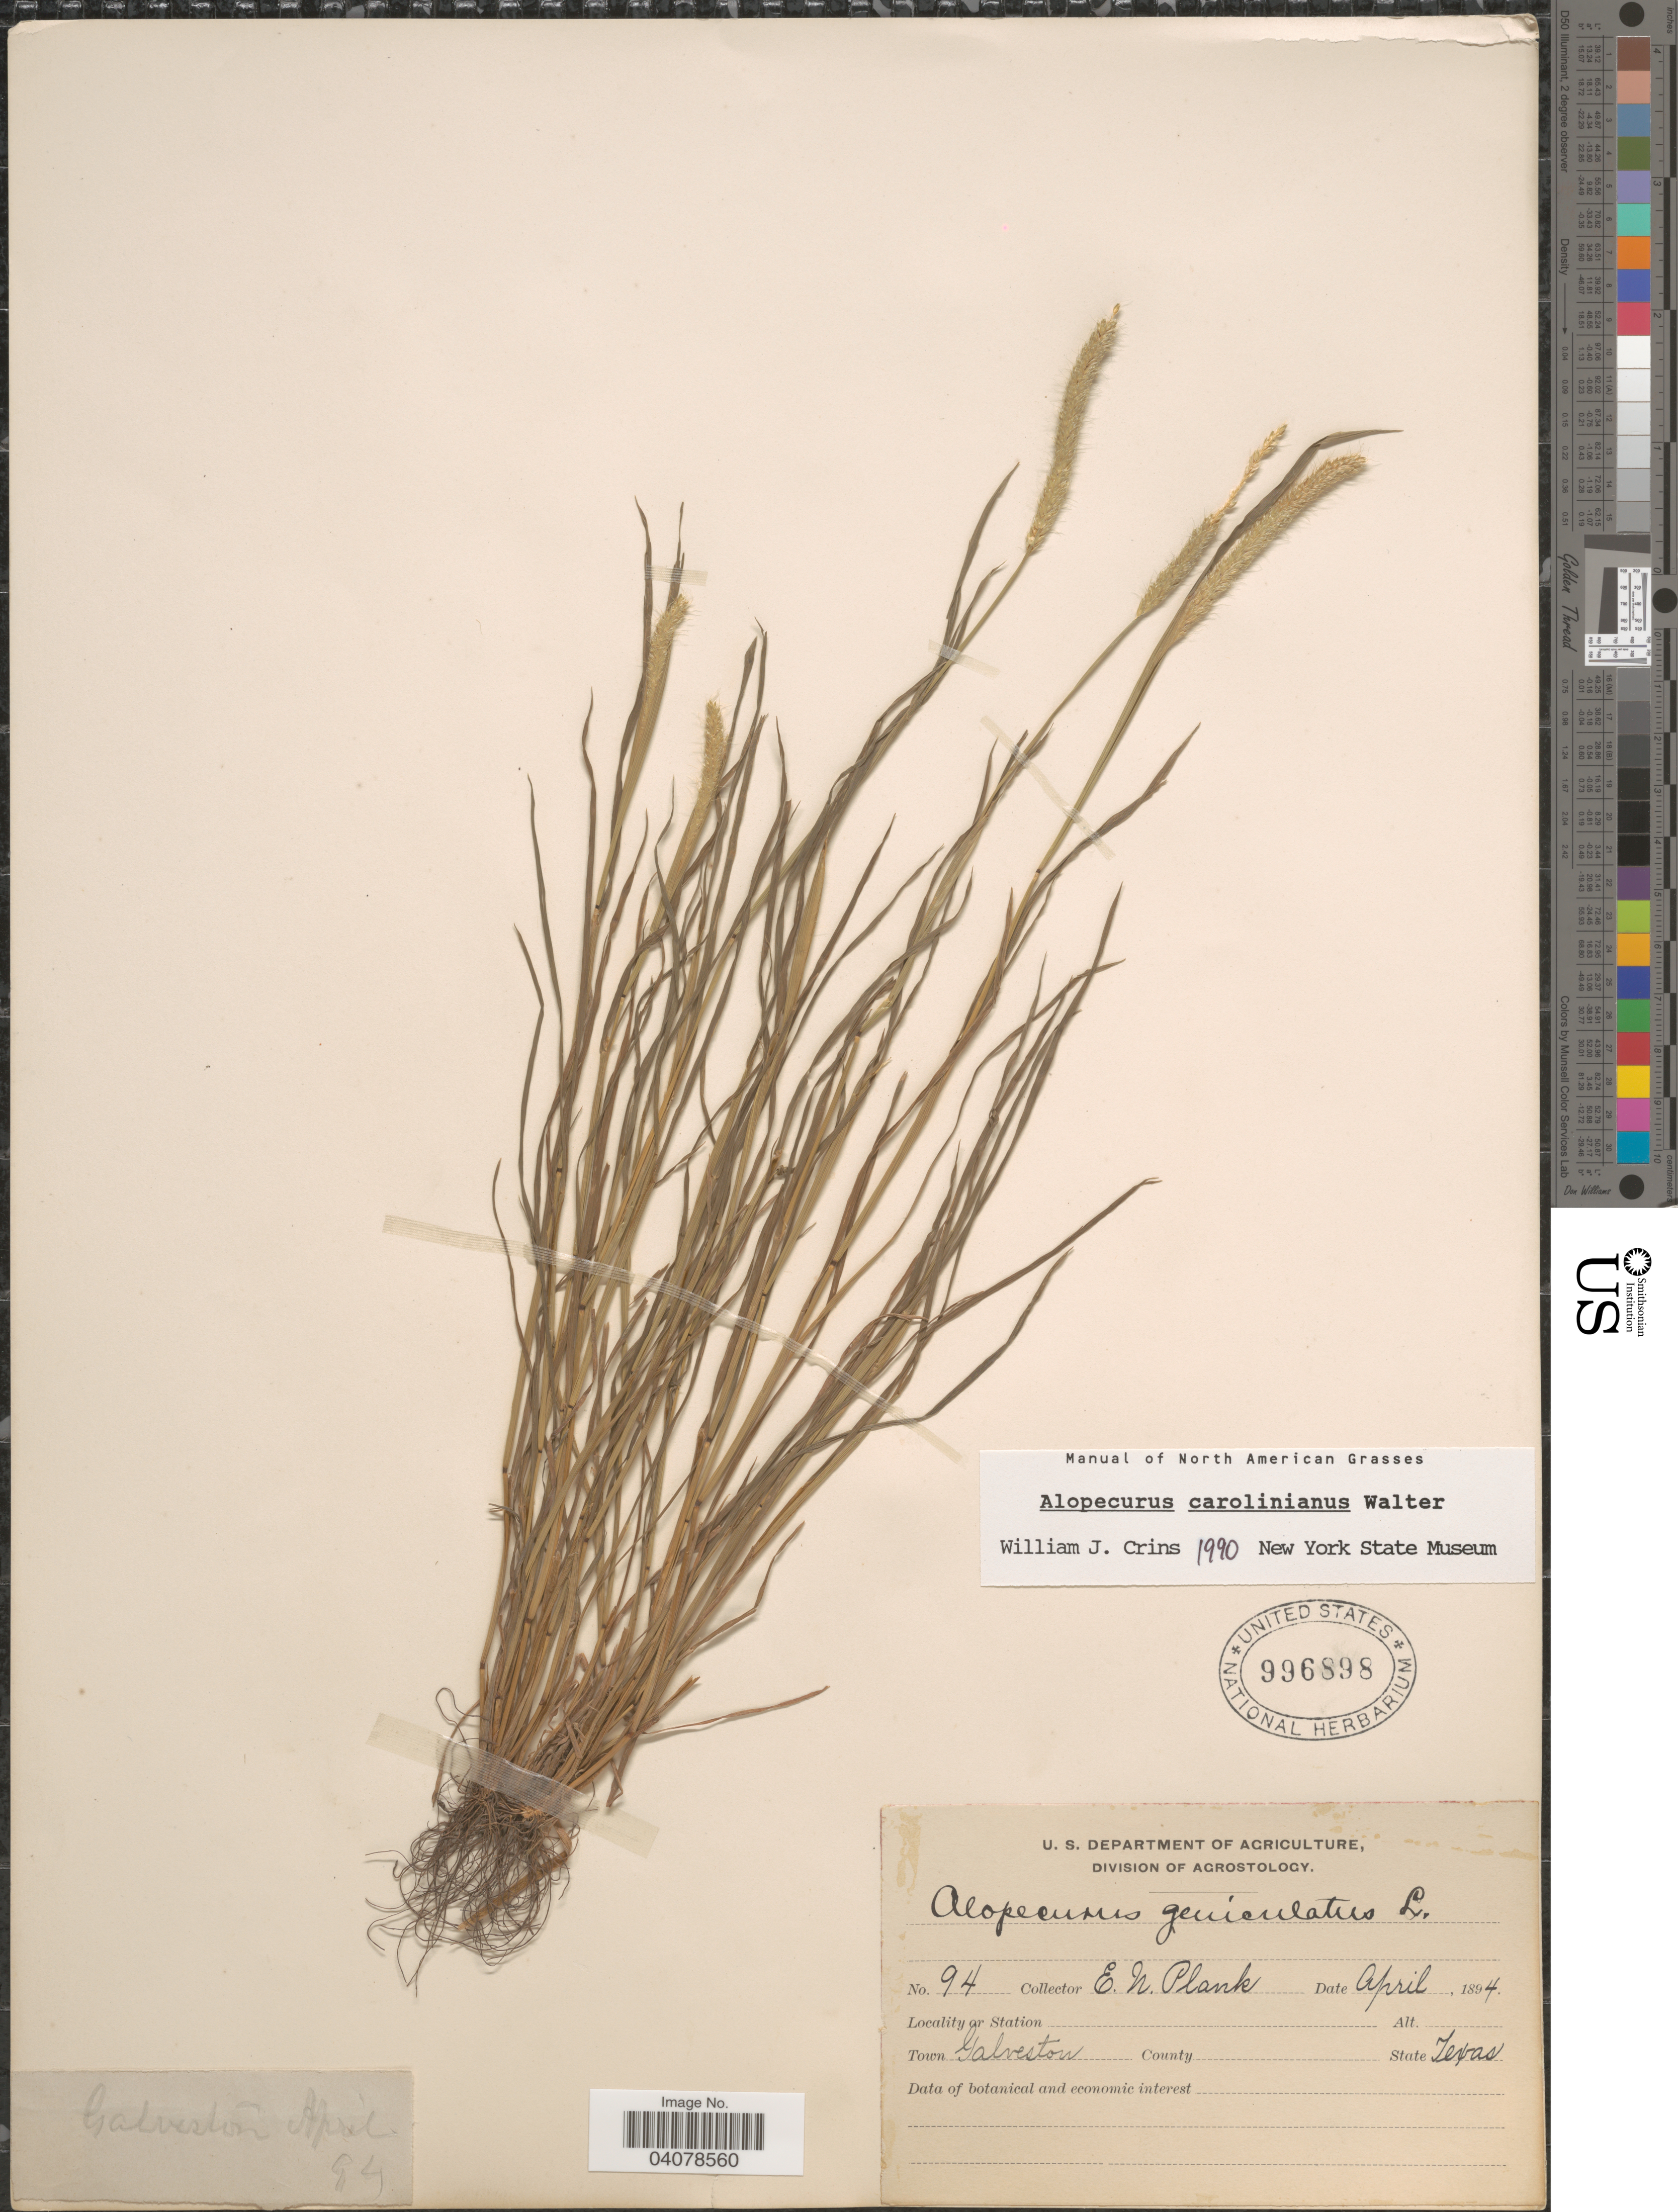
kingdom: Plantae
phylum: Tracheophyta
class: Liliopsida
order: Poales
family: Poaceae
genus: Alopecurus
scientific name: Alopecurus carolinianus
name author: Walter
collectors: E. Plank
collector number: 94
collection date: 1894-04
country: United States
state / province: Texas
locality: Town Galveston.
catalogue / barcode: US 996898